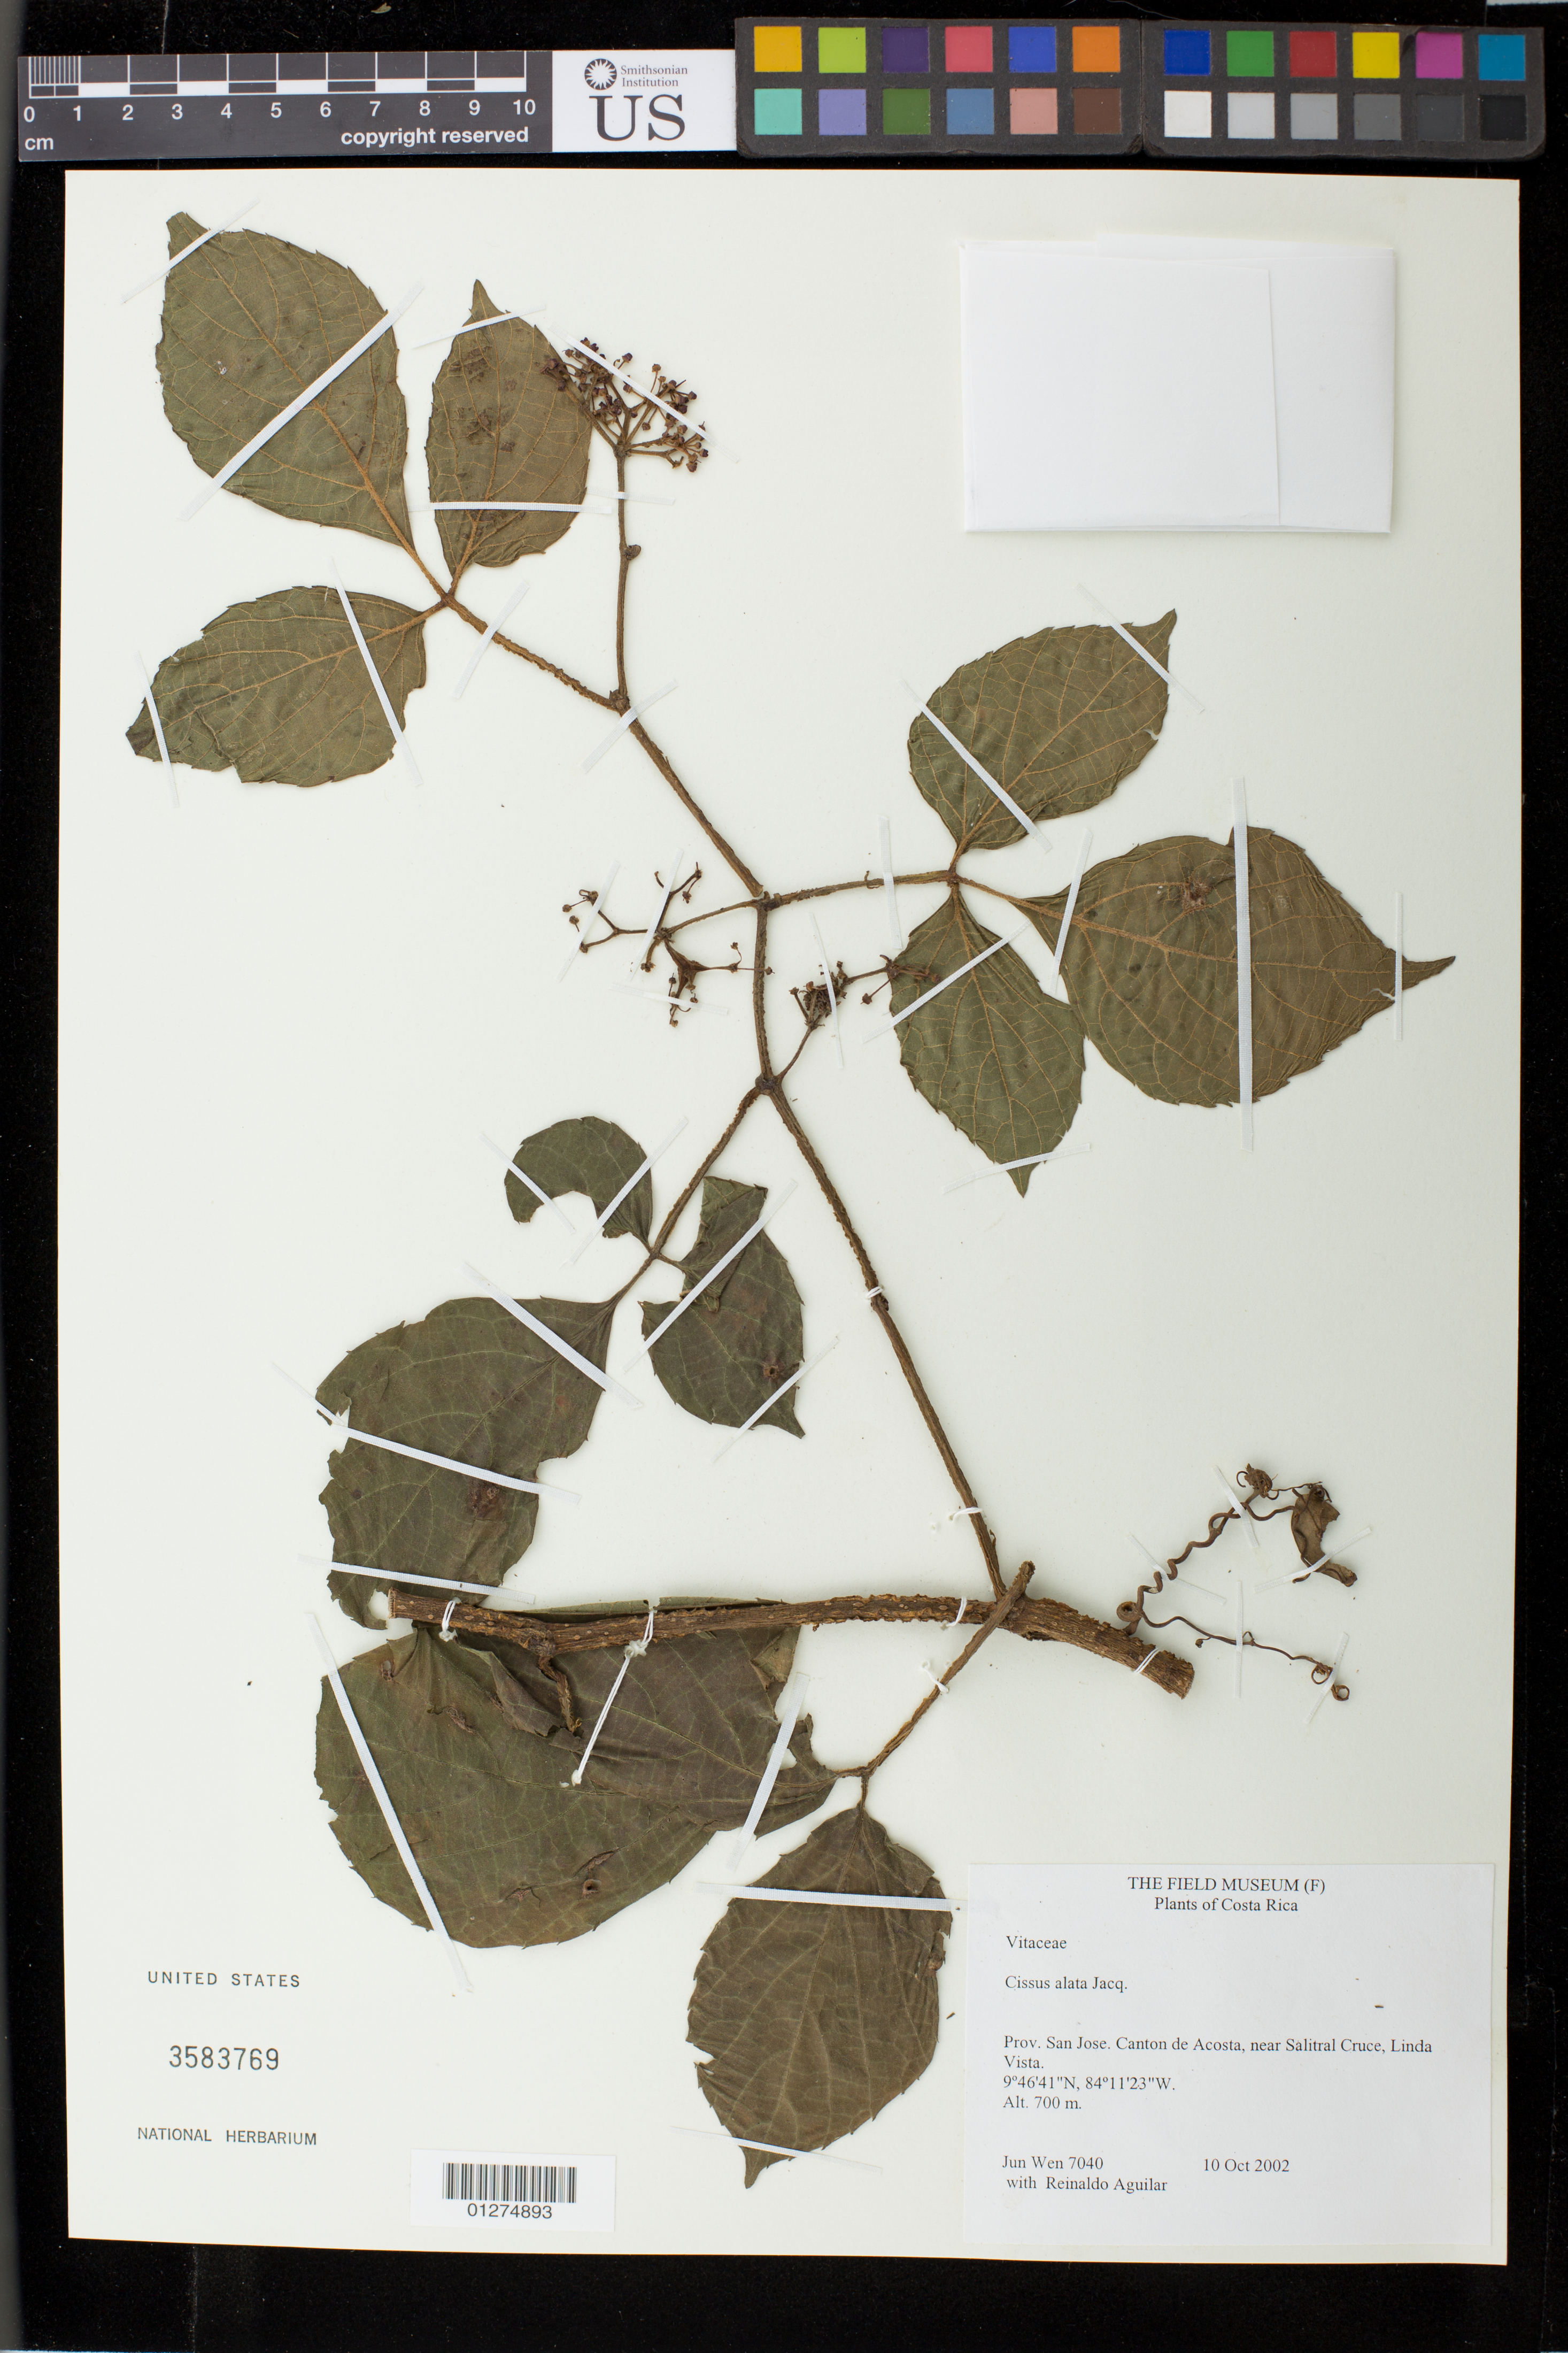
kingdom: Plantae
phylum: Tracheophyta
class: Magnoliopsida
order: Vitales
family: Vitaceae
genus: Cissus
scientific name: Cissus alata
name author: Jacq.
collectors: J. Wen & R. Aguilar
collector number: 7040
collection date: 2002-10-10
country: Costa Rica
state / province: San Jose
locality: Canton de Acosta, near Salitral Cruce, Linda Vista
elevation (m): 700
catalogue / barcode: US 3583769